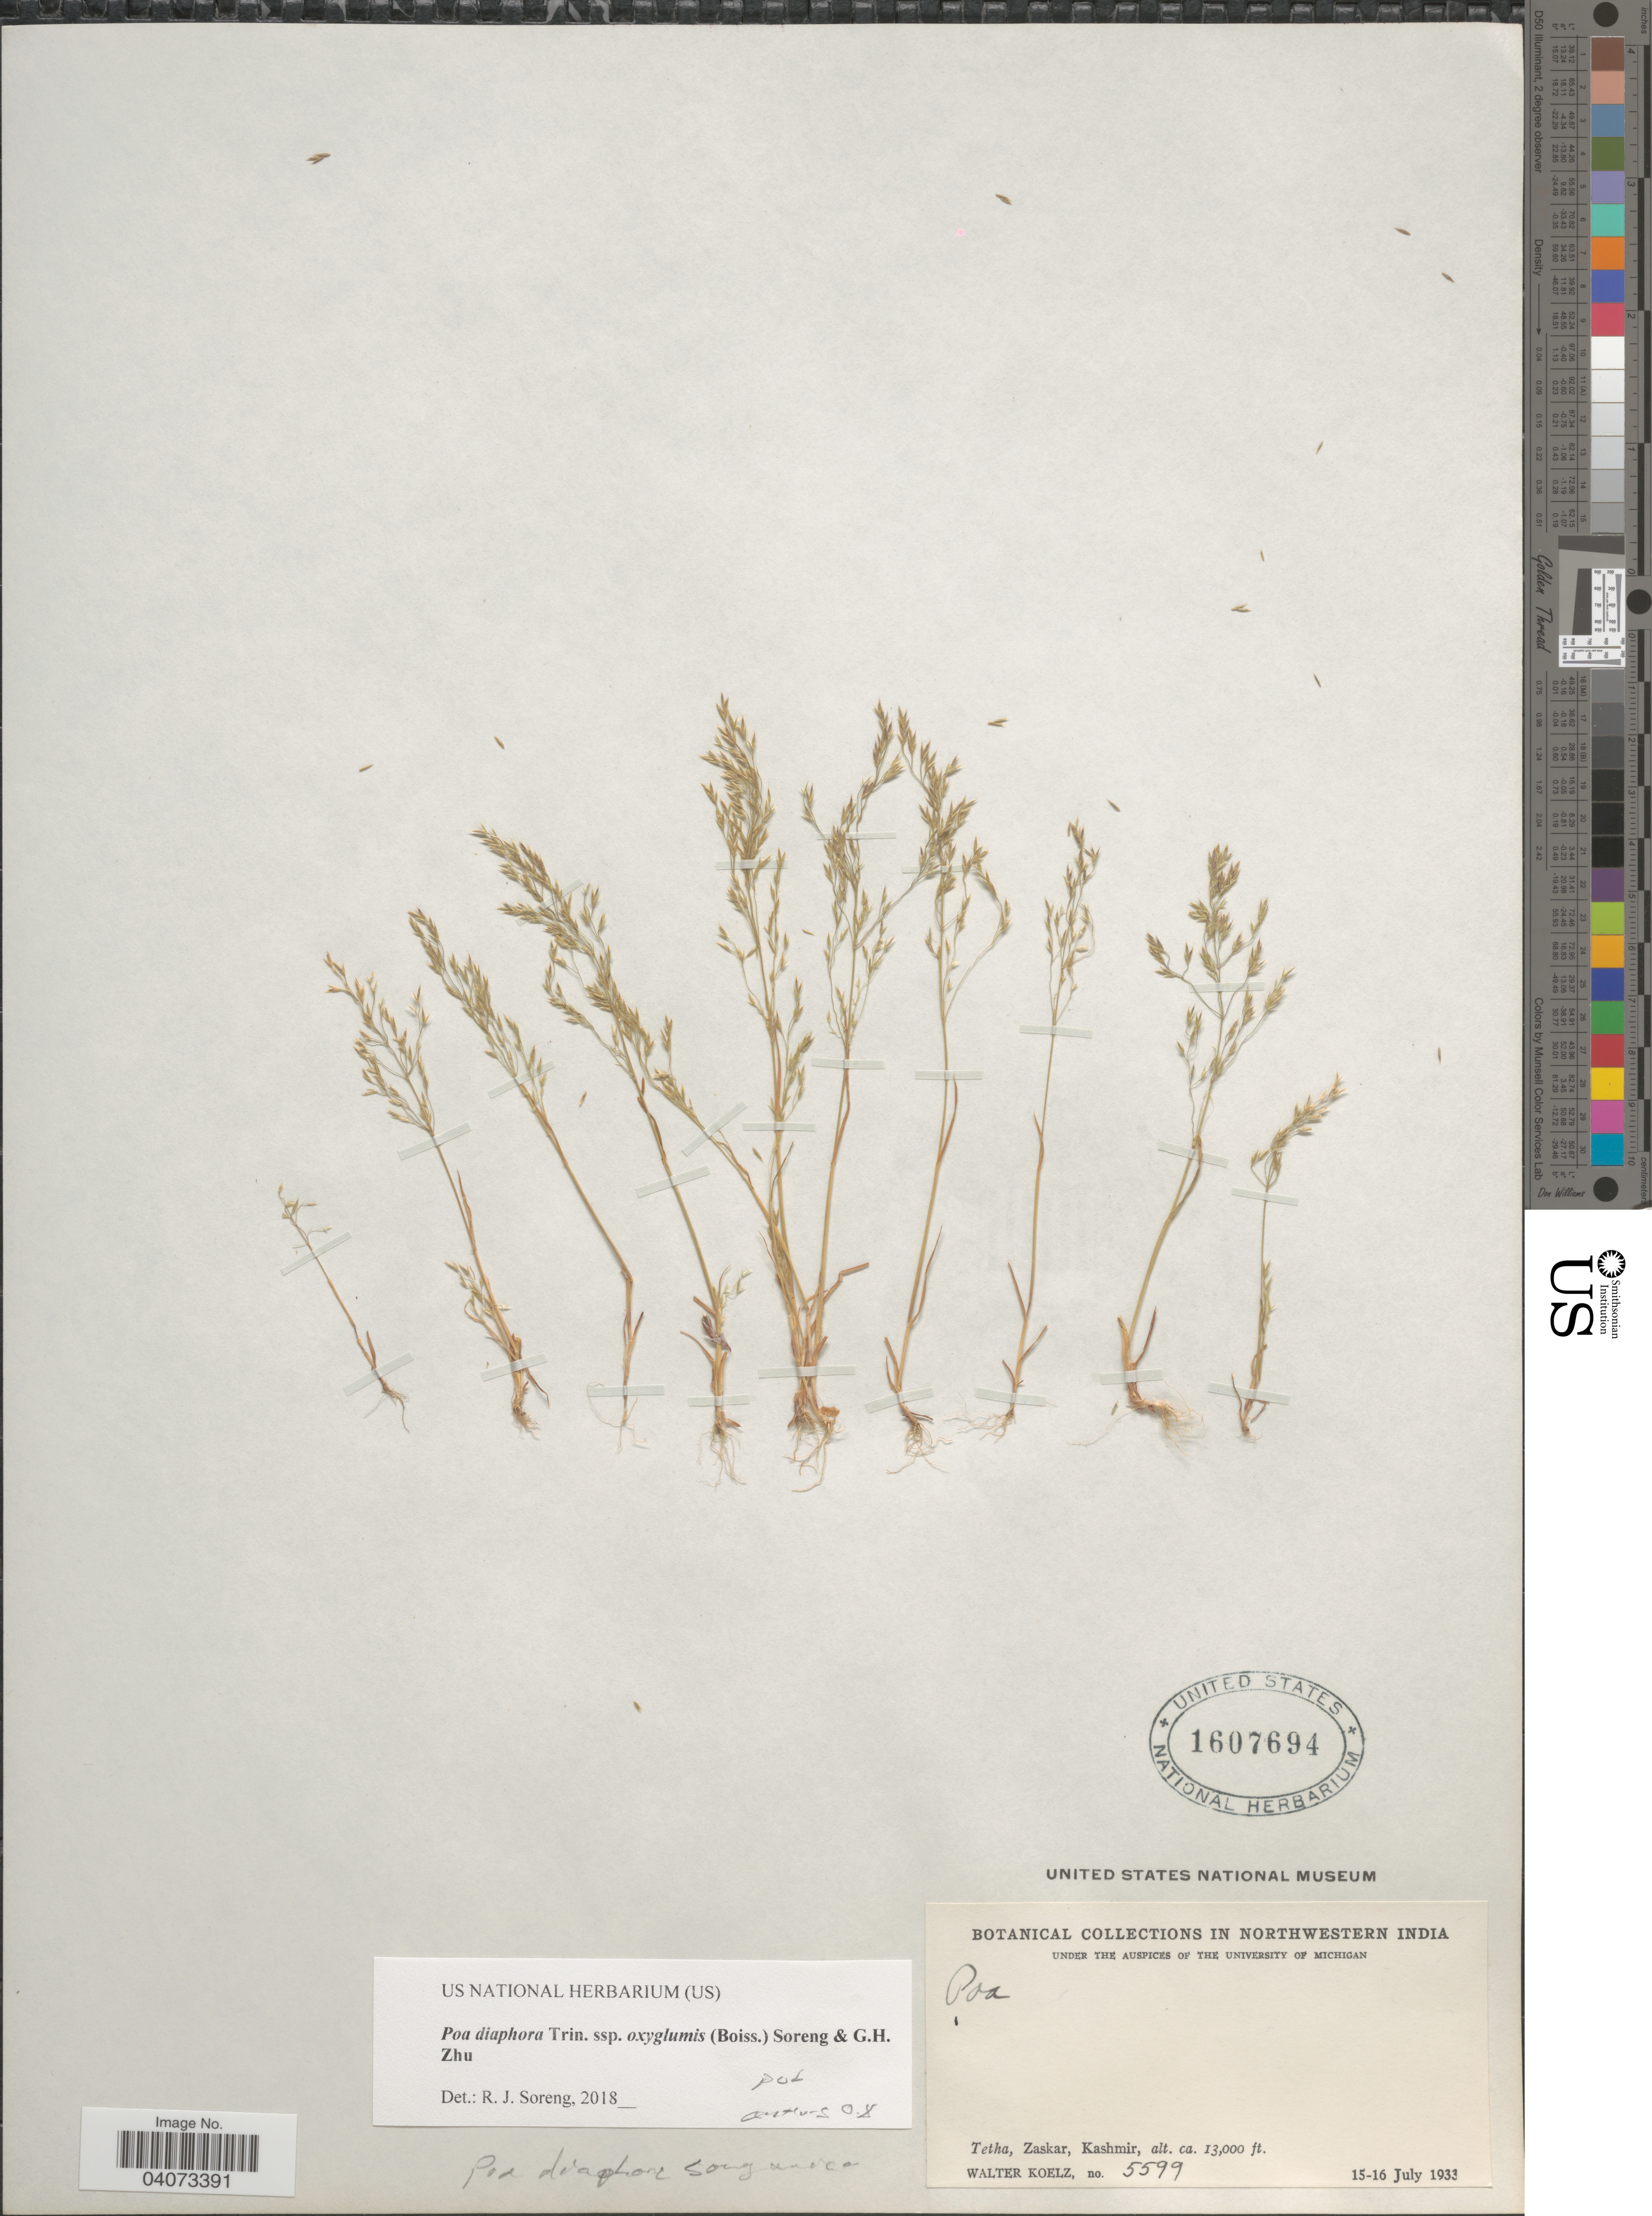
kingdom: Plantae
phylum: Tracheophyta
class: Liliopsida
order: Poales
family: Poaceae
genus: Poa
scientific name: Poa diaphora subsp. oxyglumis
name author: (Boiss.) Soreng & G.H. Zhu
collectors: W. N. Koelz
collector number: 5599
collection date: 1933-07-15/1933-07-16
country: India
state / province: Jammu and Kashmir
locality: Northwestern India. Tetha, Zaskar, Kashmir.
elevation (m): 3962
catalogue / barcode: US 1607694